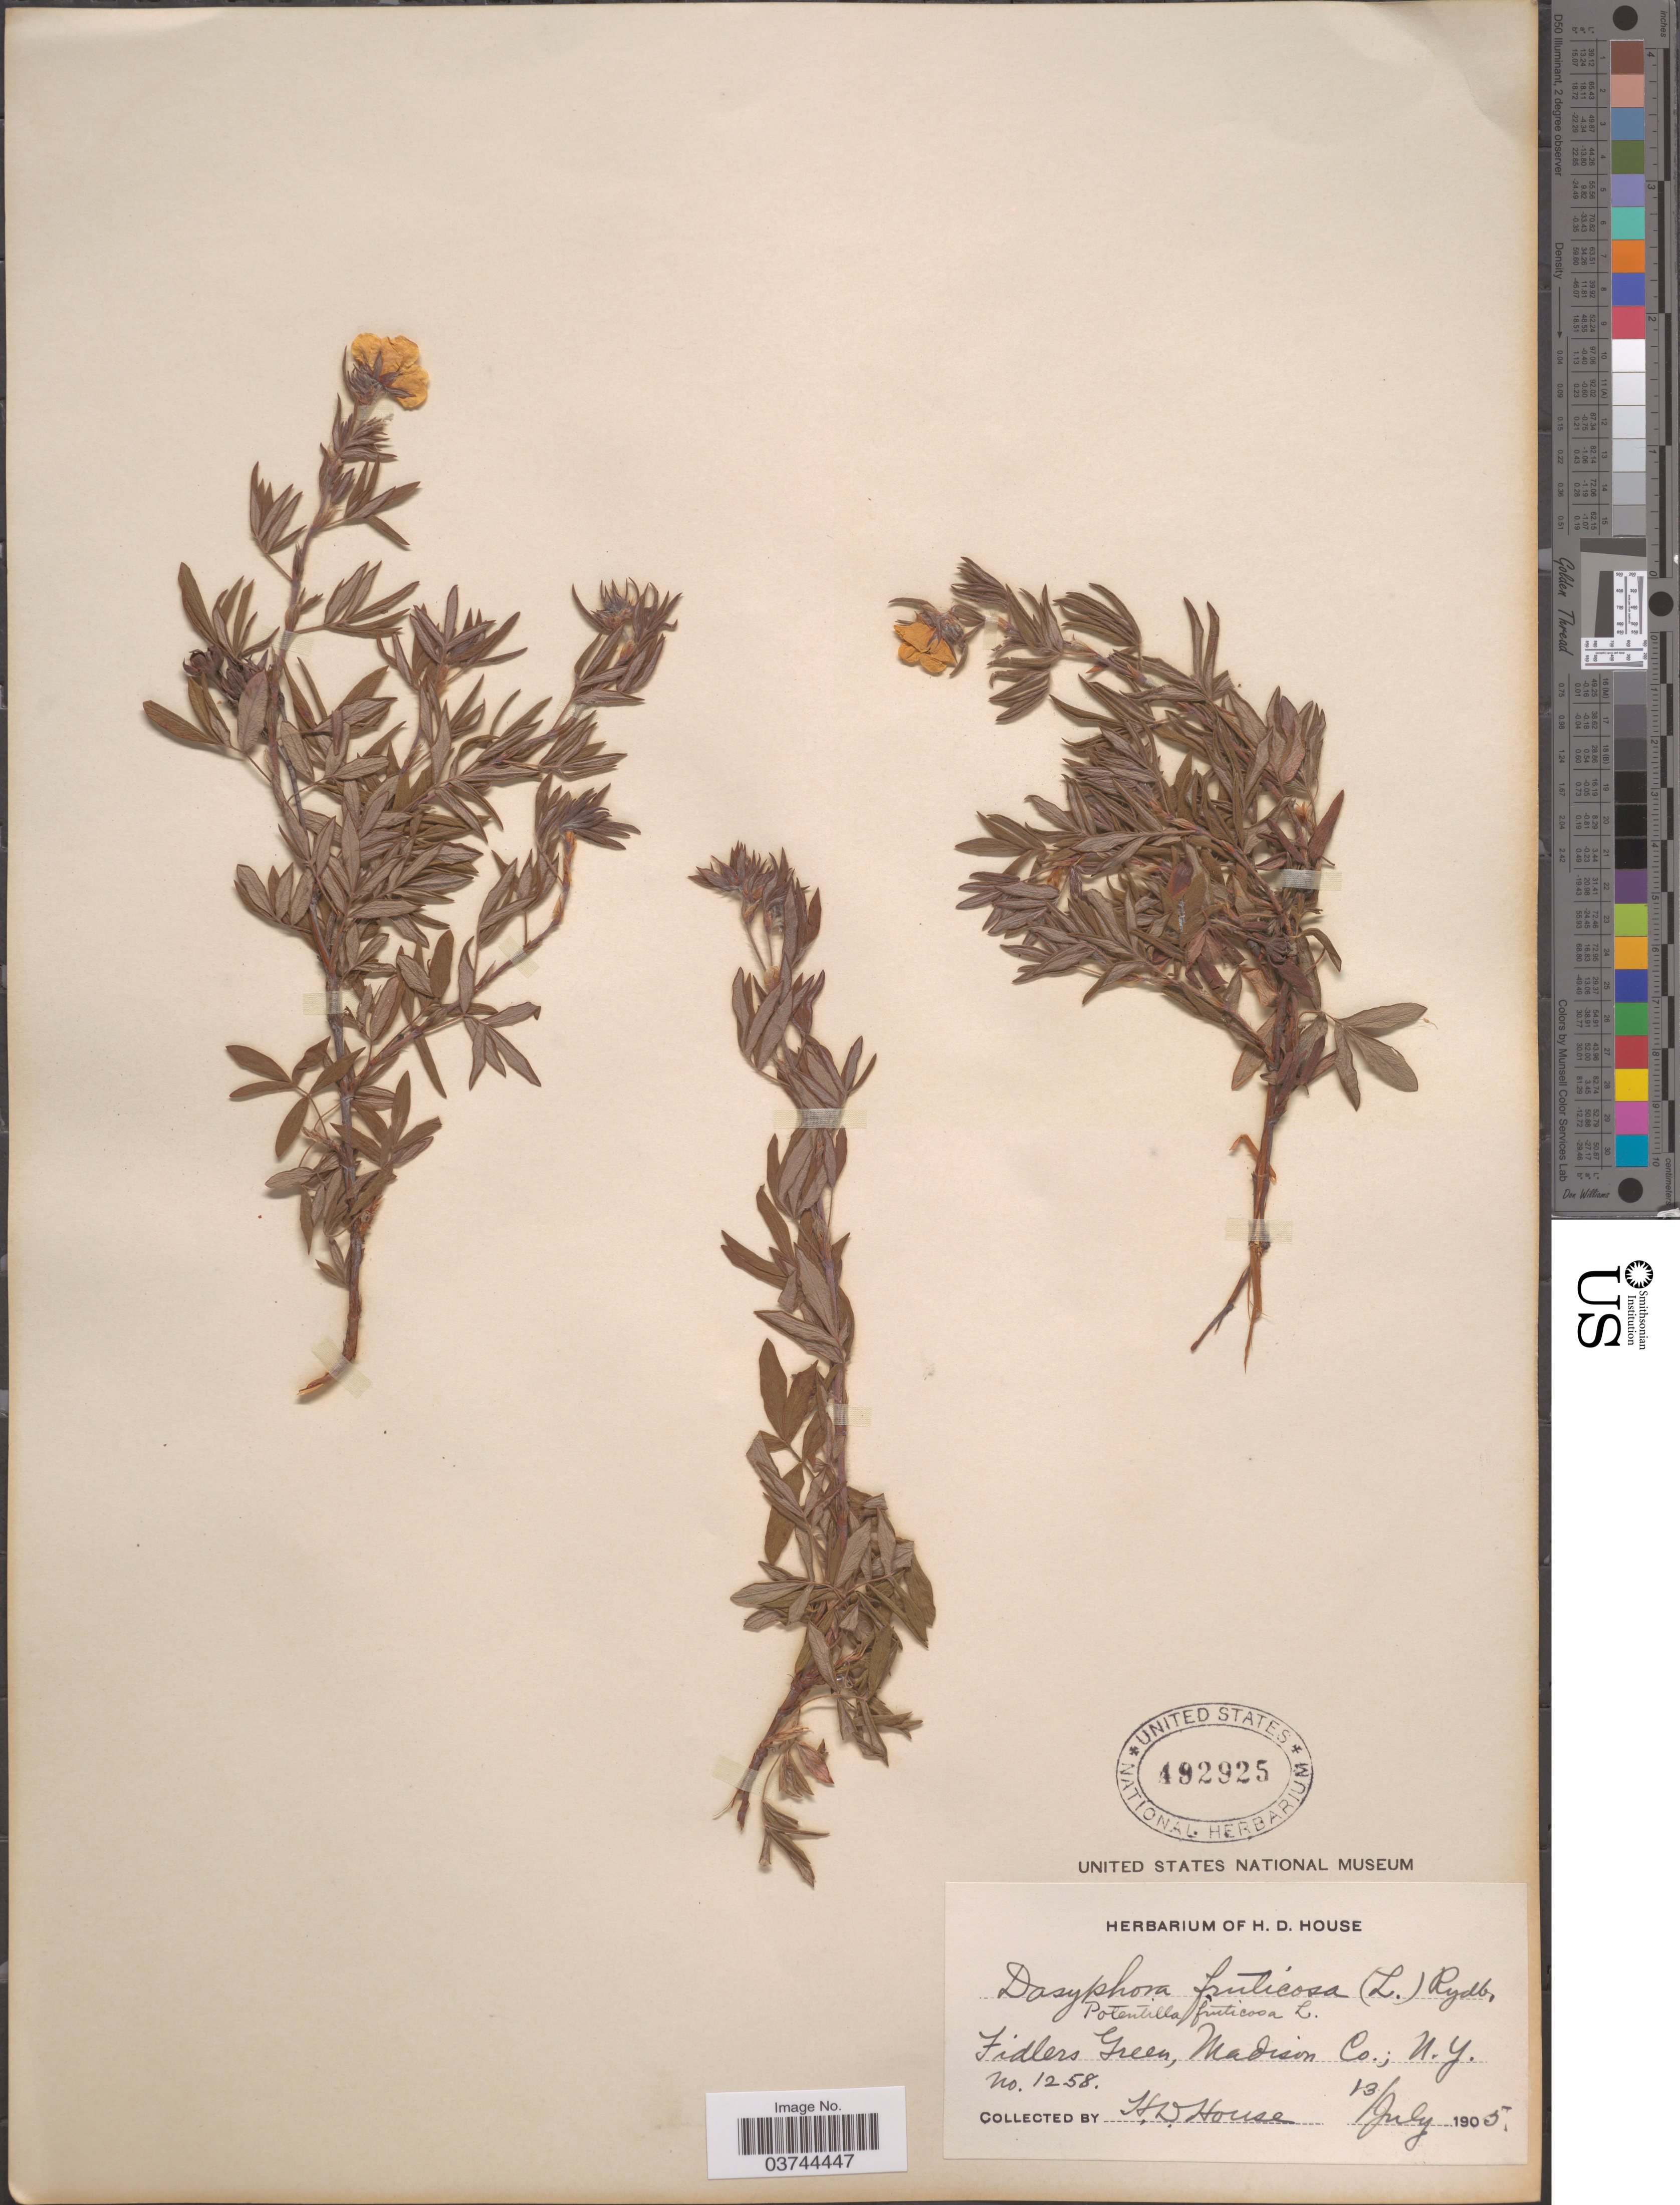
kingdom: Plantae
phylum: Tracheophyta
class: Magnoliopsida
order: Rosales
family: Rosaceae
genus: Dasiphora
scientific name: Dasiphora fruticosa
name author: (L.) Rydb.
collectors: H. D. House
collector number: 1258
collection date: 1905-07-13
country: United States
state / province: New York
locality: Fidlers Green, Madison Co.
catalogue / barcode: US 492925